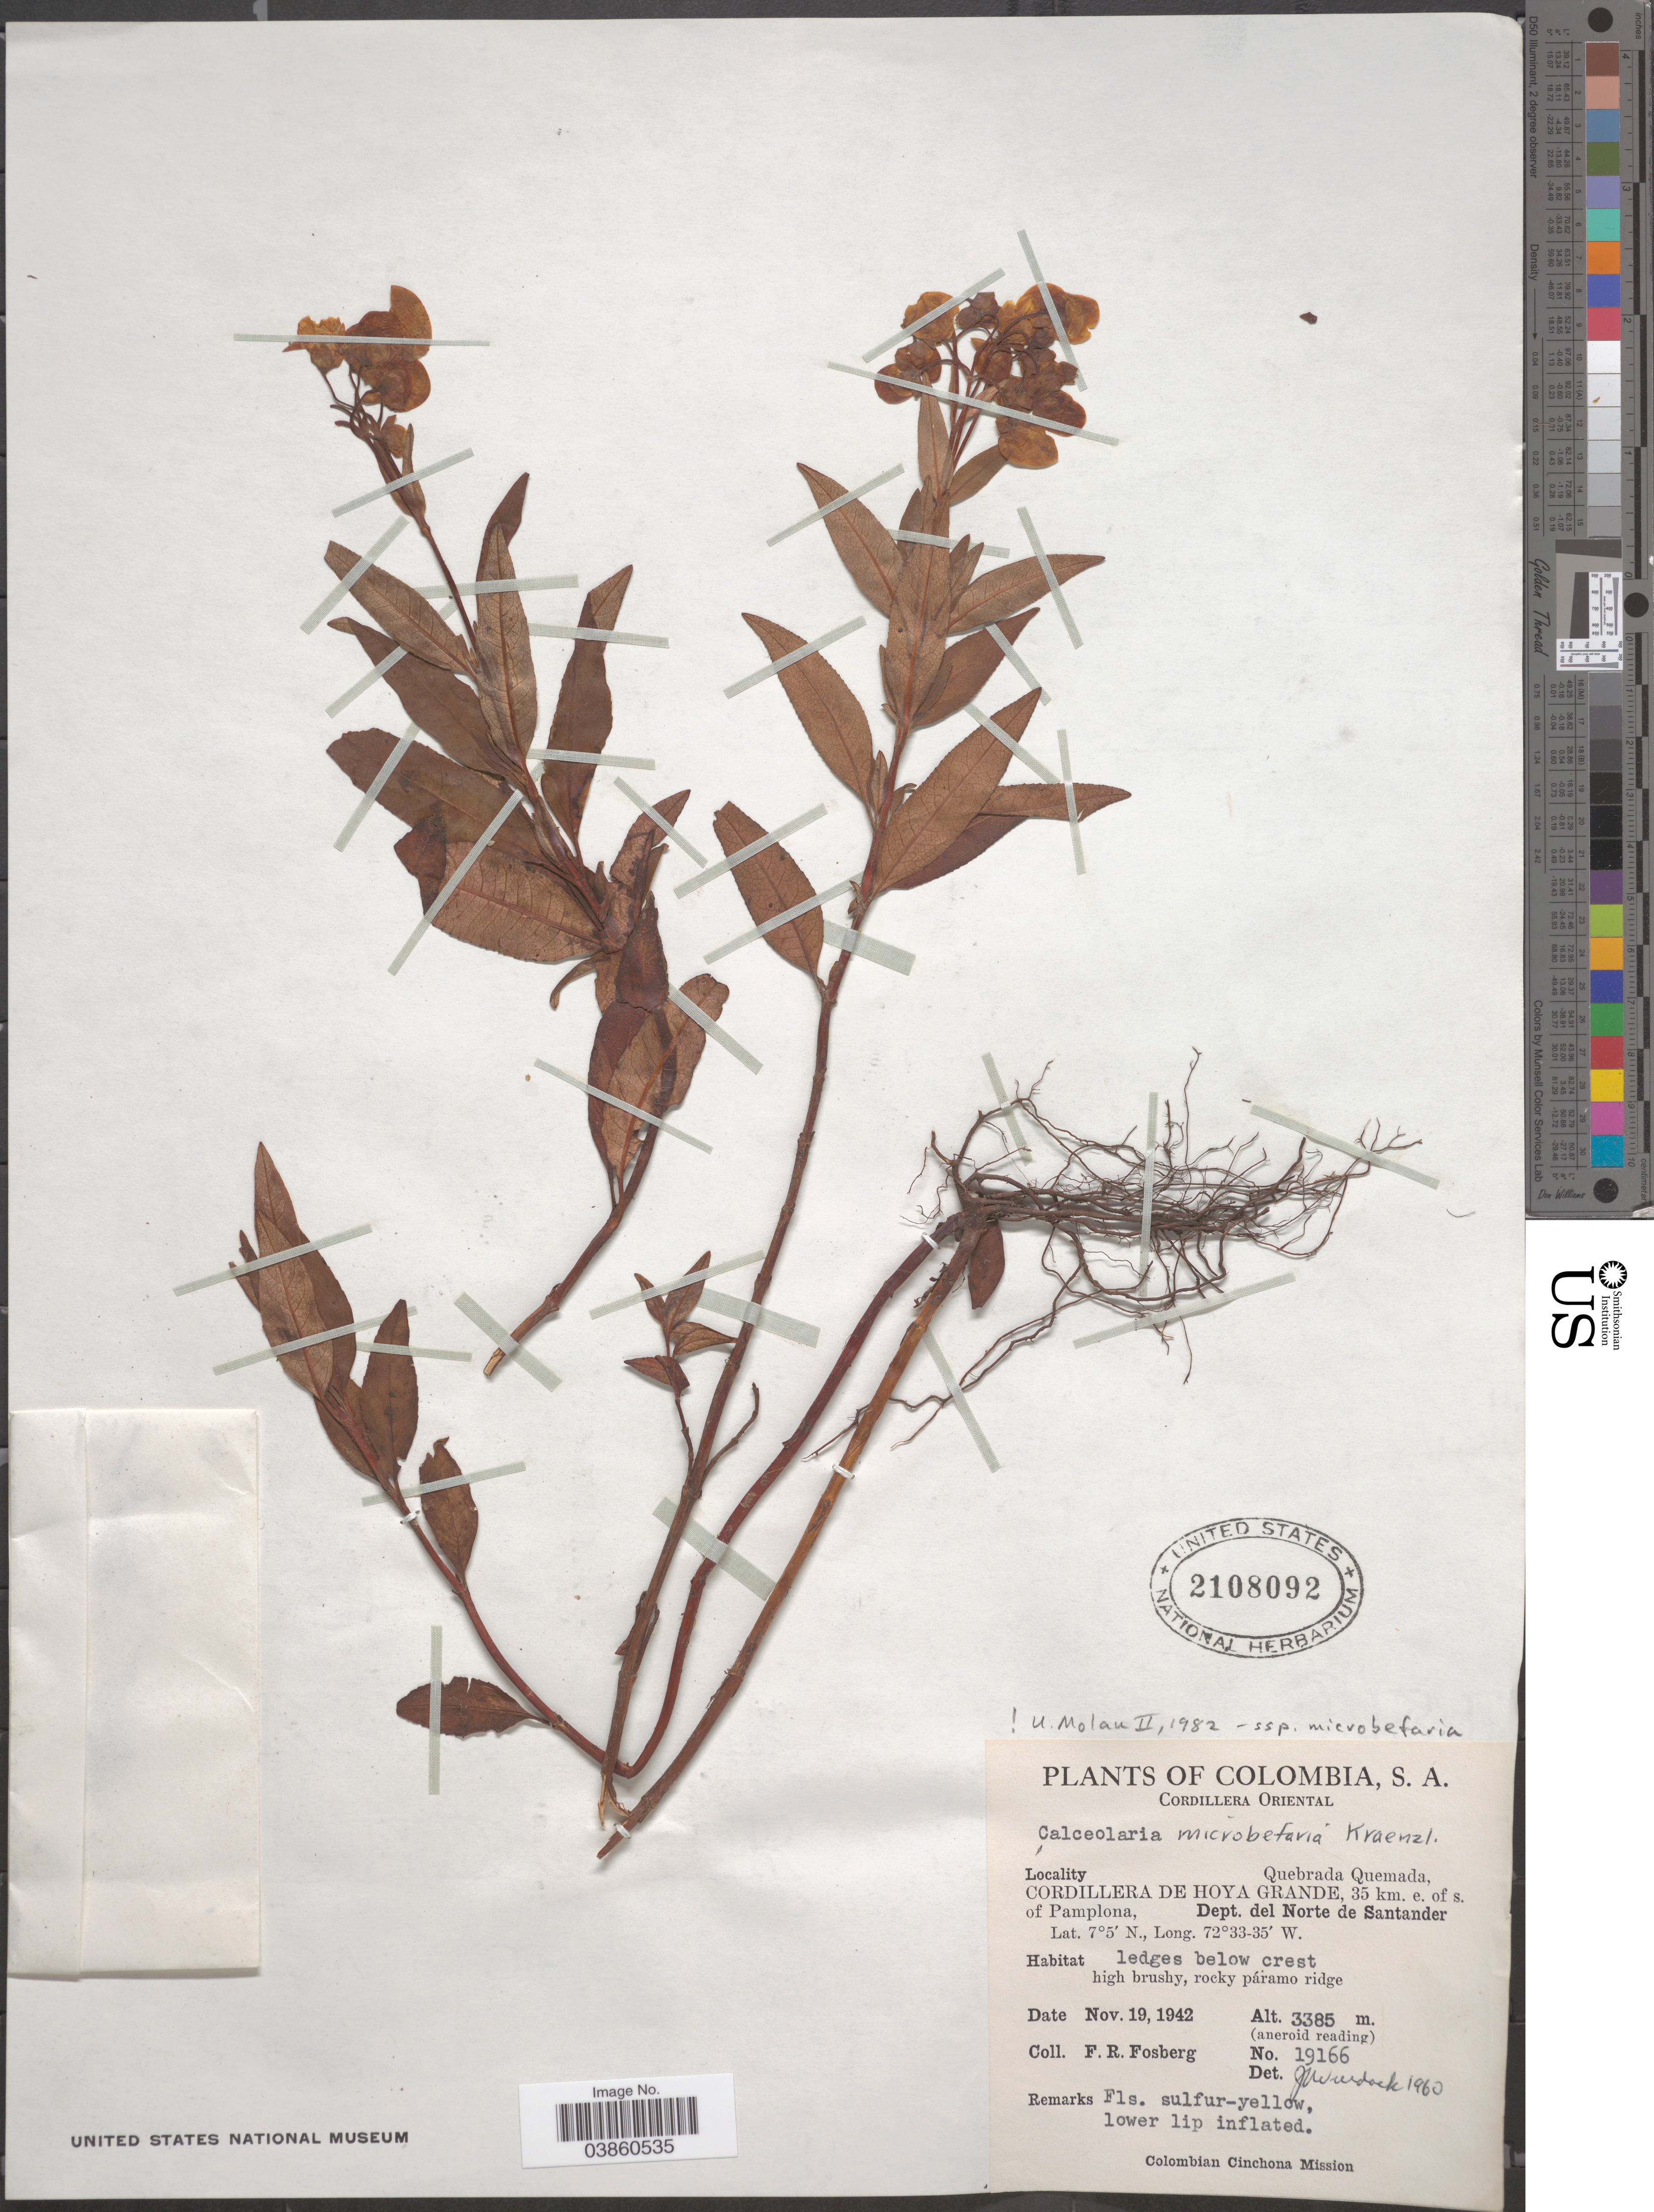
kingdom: Plantae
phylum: Tracheophyta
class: Magnoliopsida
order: Lamiales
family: Calceolariaceae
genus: Calceolaria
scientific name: Calceolaria microbefaria subsp. microbefaria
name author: Kränzl.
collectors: F. R. Fosberg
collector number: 19166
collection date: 1942-11-19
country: Colombia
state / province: Norte de Santander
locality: Cordillera Oriental. Quebrada Quemada, Cordillera de Hoya Grande, 35 km. e. of s. of Pamplona, Dept. del Norte de Santander.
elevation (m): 3385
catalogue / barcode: US 2108092